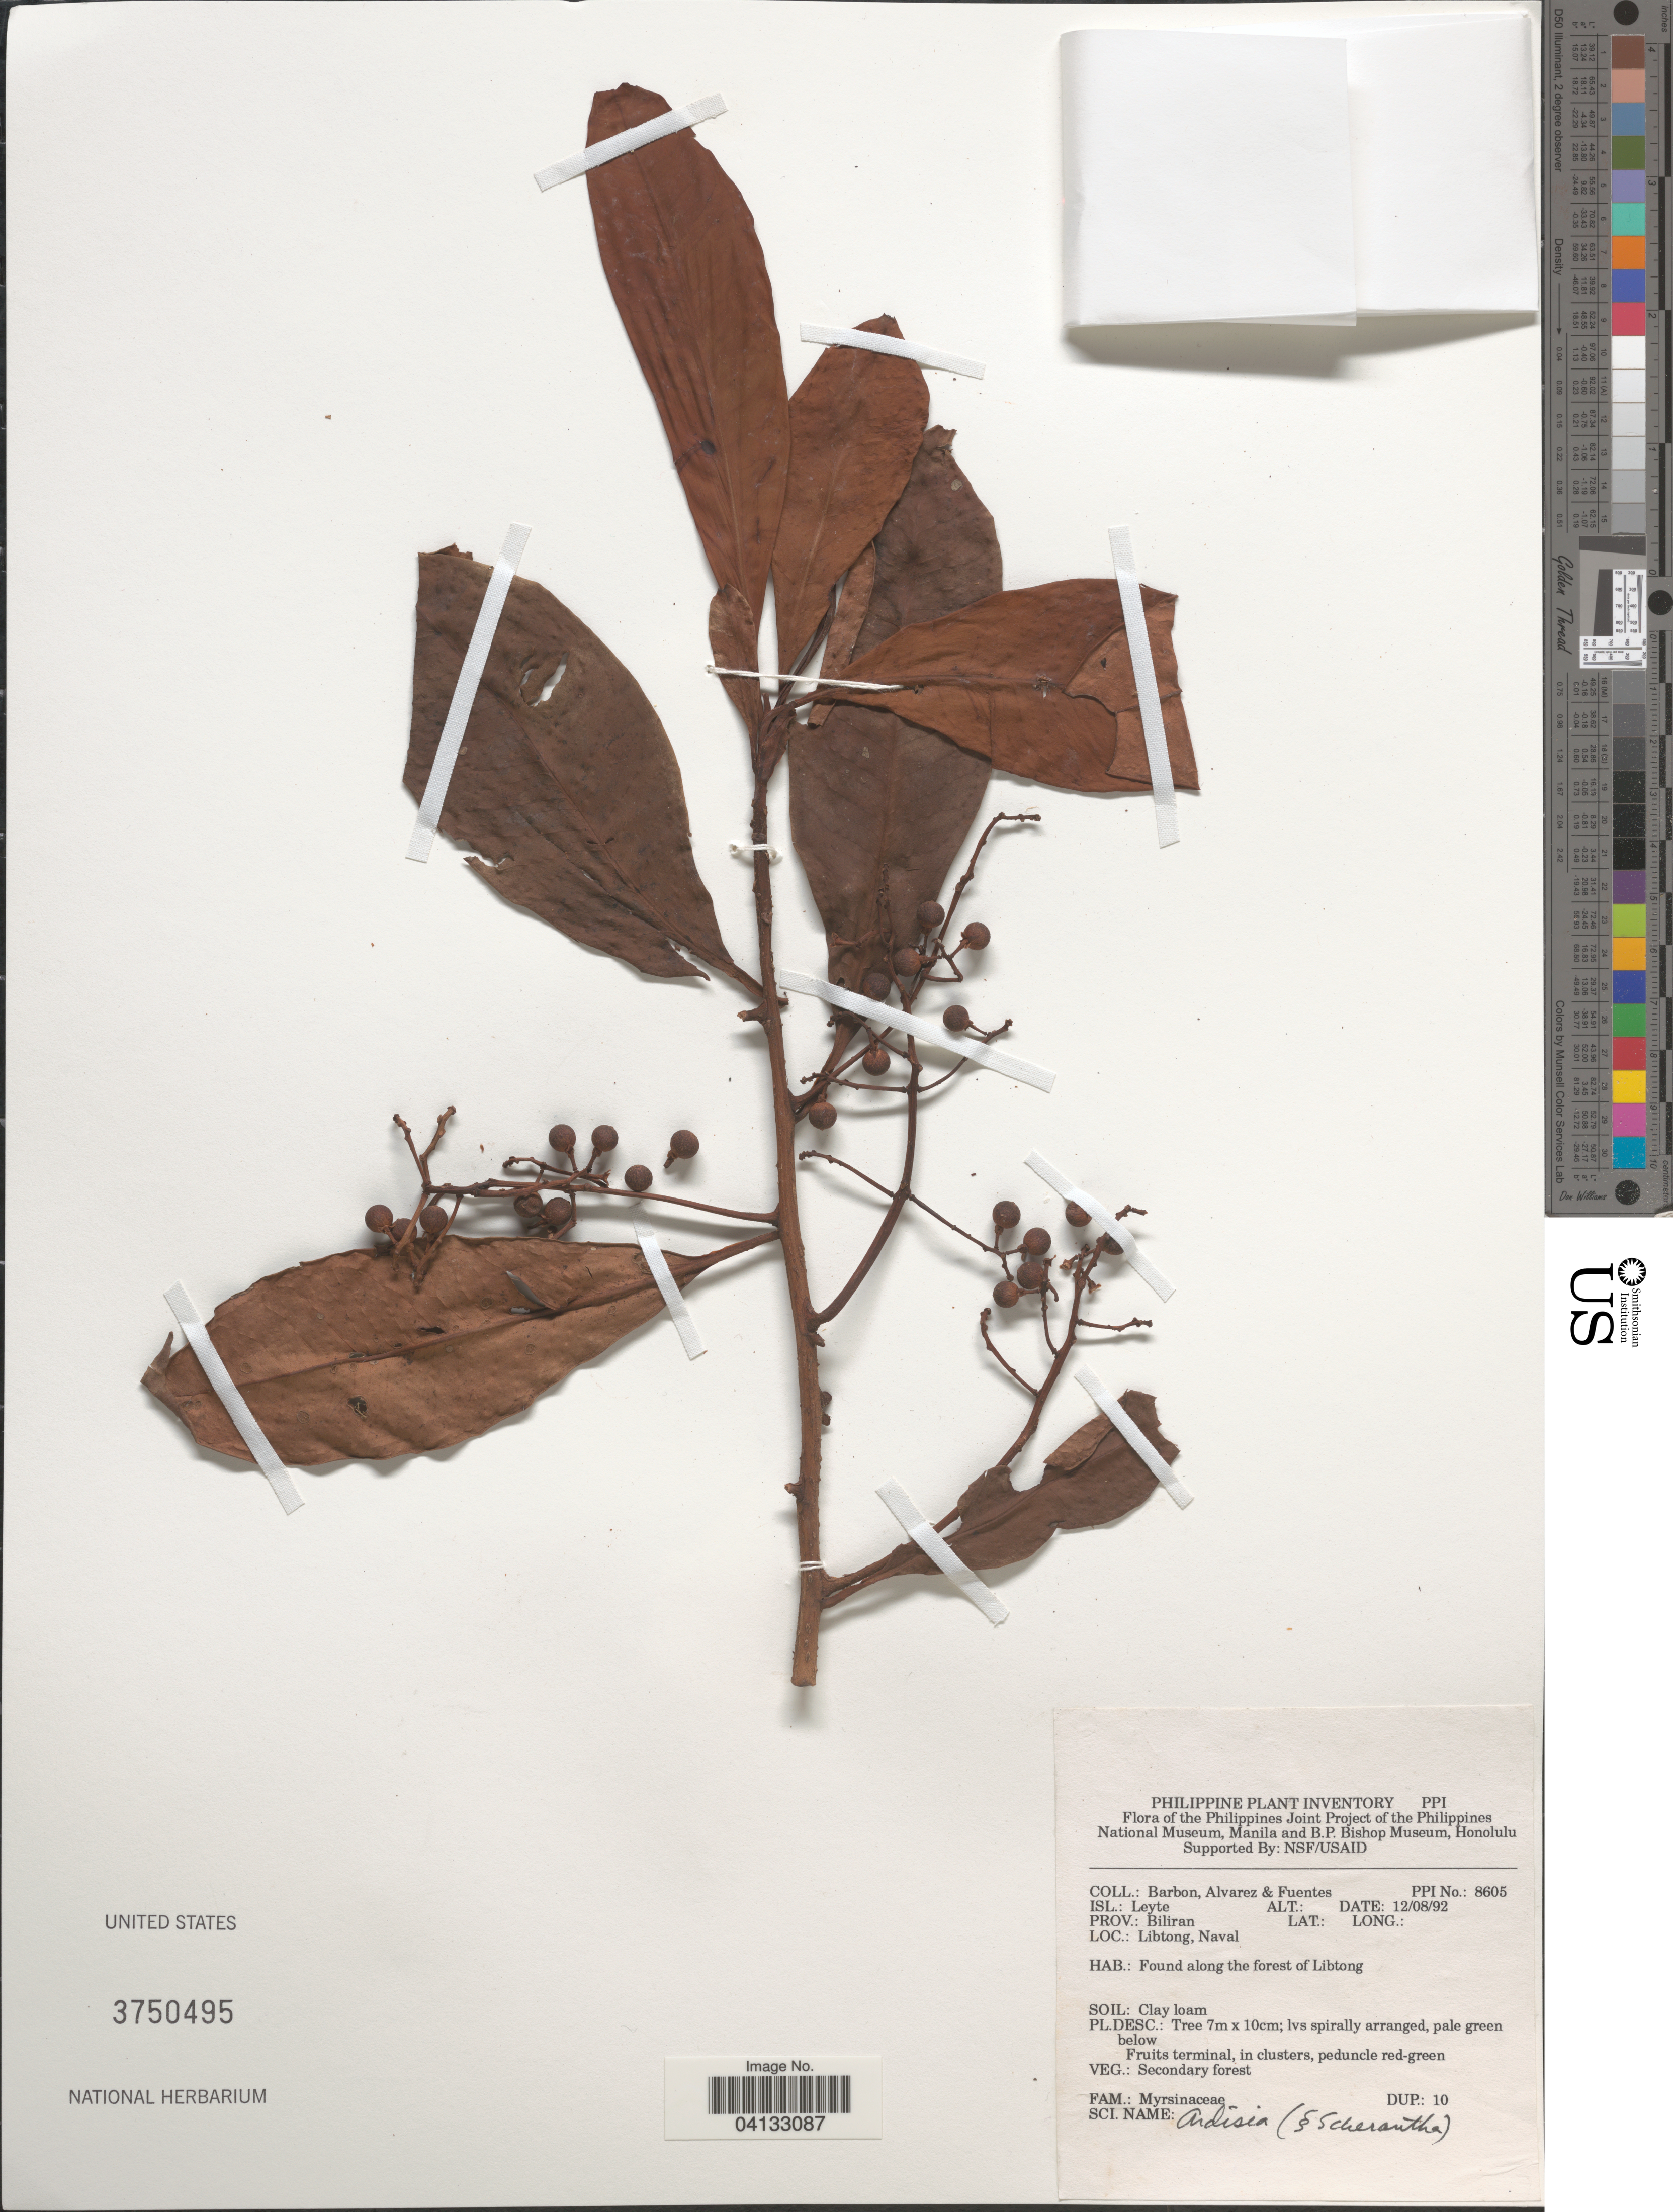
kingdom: Plantae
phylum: Tracheophyta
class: Magnoliopsida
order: Ericales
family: Primulaceae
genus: Ardisia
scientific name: Ardisia sp.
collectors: Barbon, -- Alvarez & -. Fuentes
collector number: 8605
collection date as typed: Transcribed d/m/y: 12/8/92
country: Philippines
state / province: Eastern Visayas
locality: Isl.: Leyte. Prov.: Biliran. Libtong, Naval. Found along the forest of Libtong.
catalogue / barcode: US 3750495